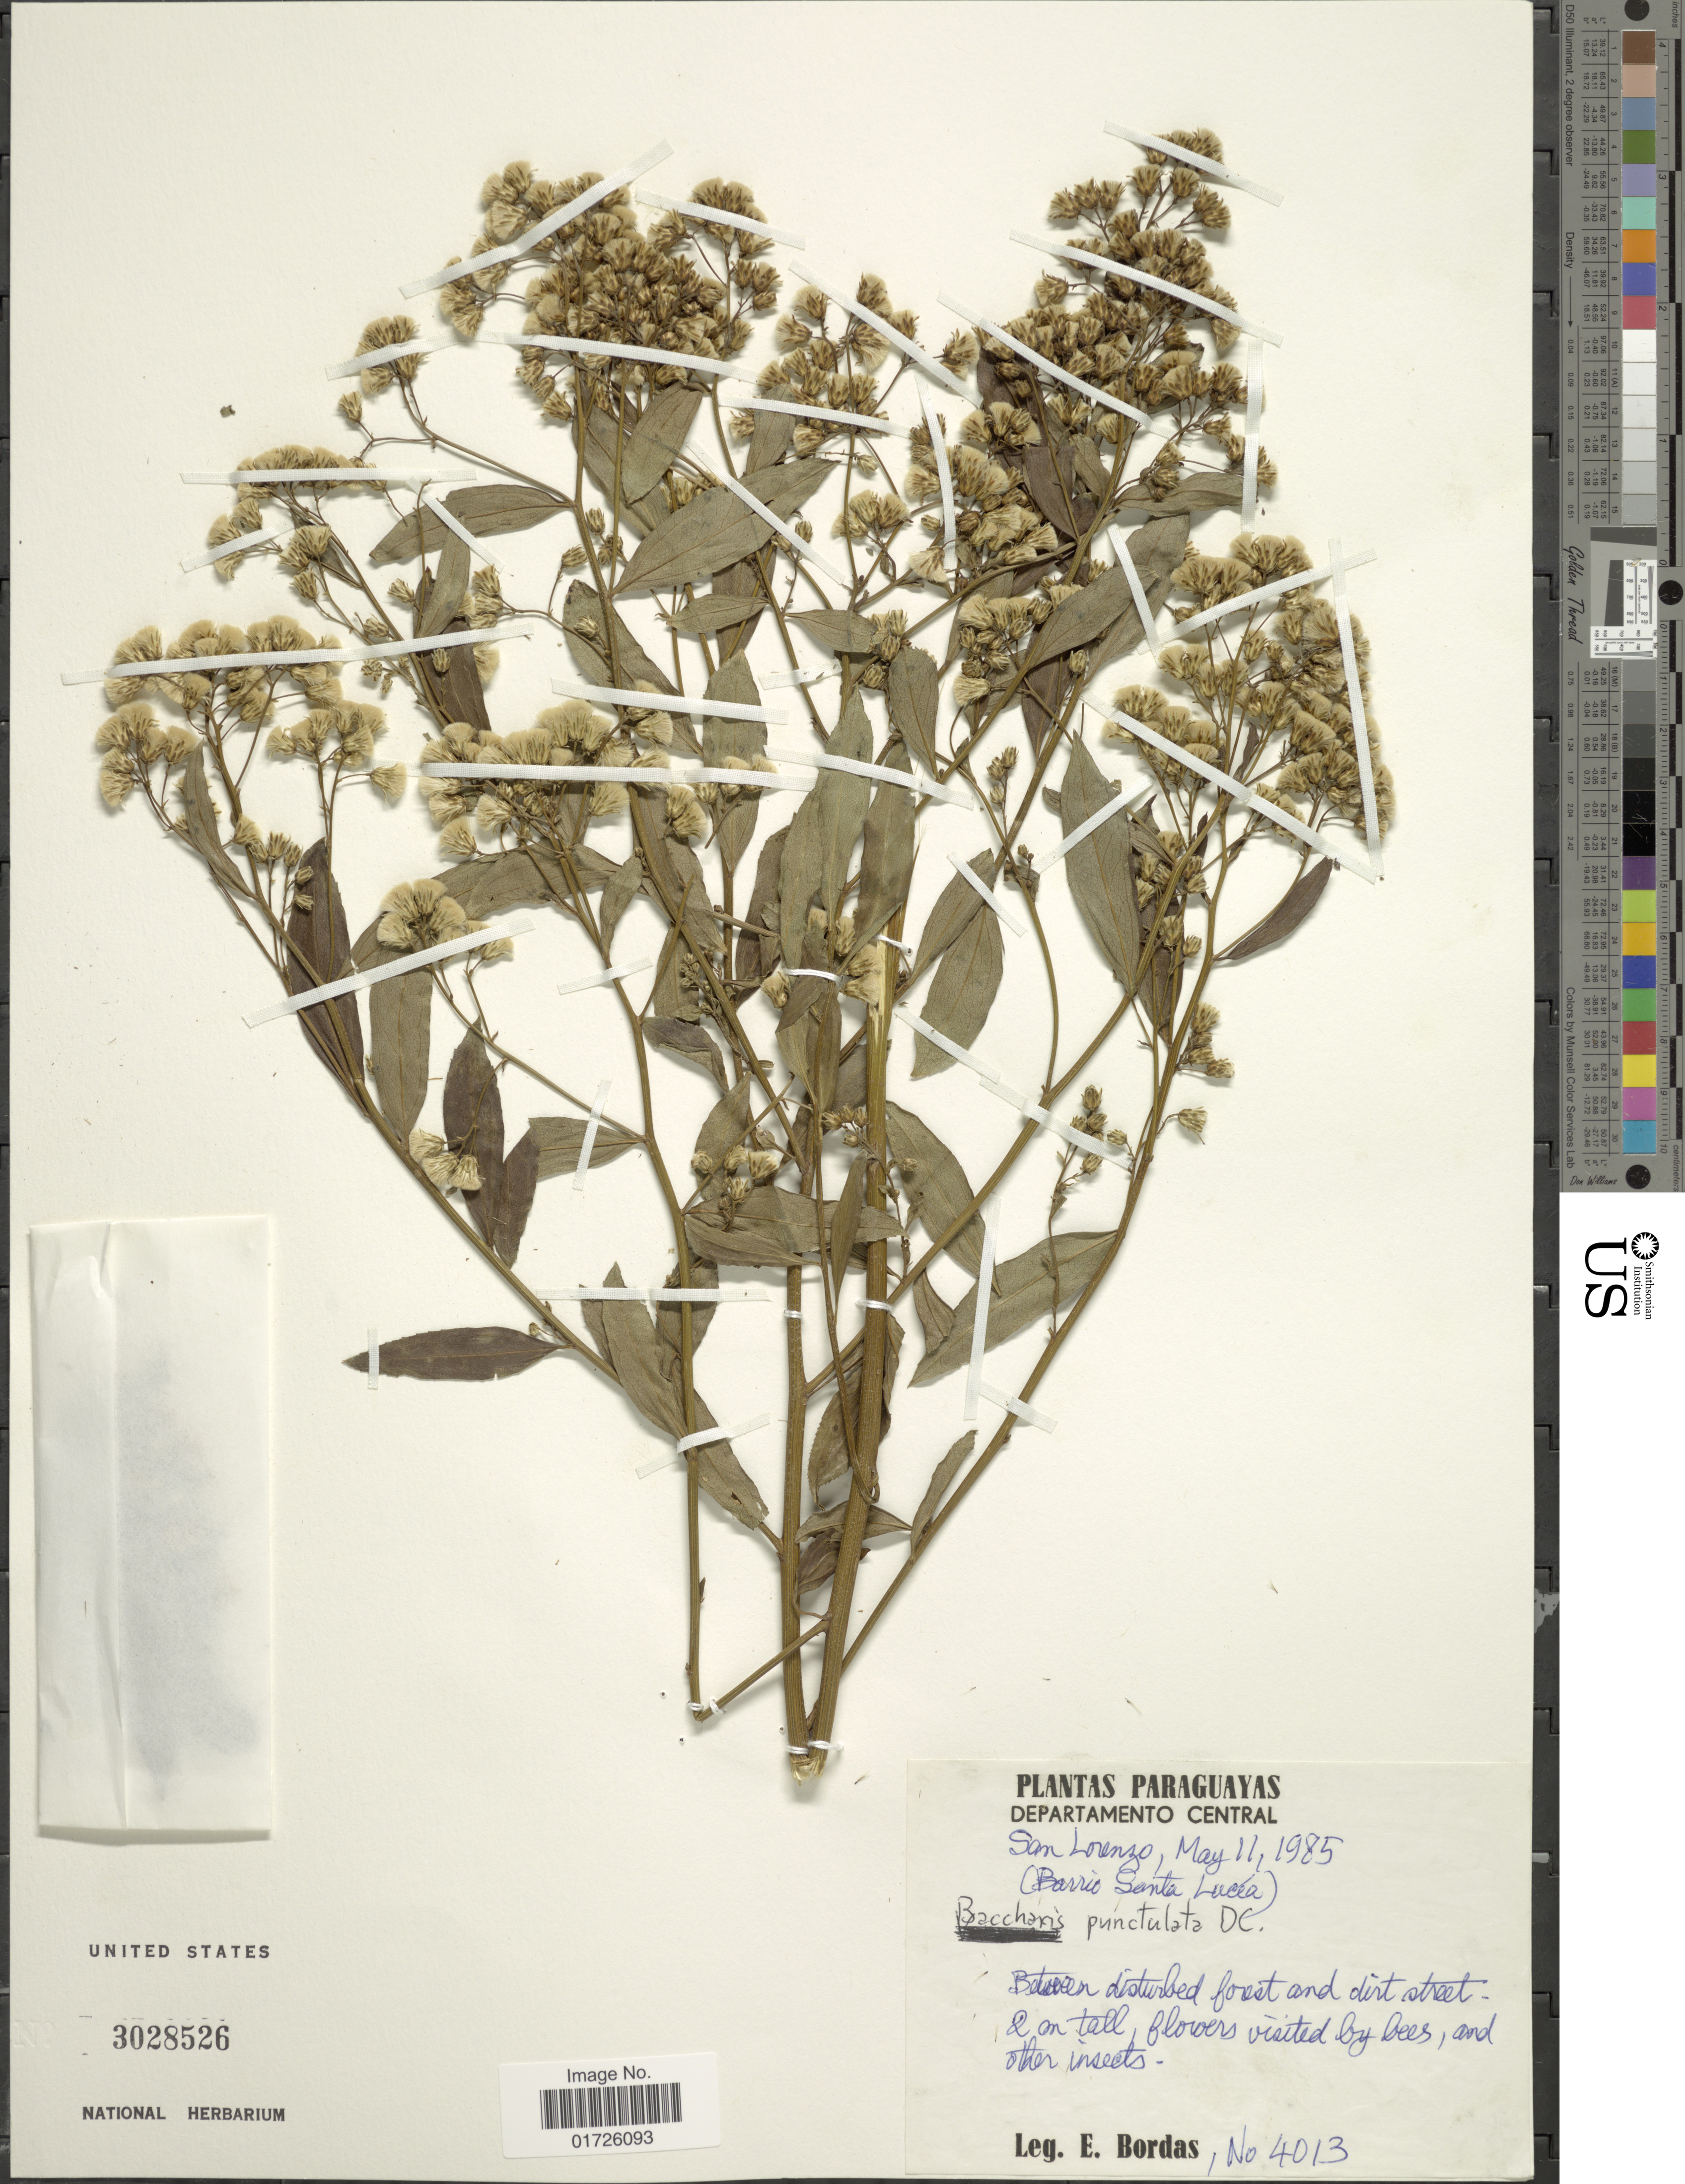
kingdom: Plantae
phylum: Tracheophyta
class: Magnoliopsida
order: Asterales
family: Asteraceae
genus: Baccharis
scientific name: Baccharis punctulata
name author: DC.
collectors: E. Bordas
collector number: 4013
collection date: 1985-05-11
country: Paraguay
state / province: Central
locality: Departamento Central. San Lorenzo. (Barrio Santa Lucéa)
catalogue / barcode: US 3028526